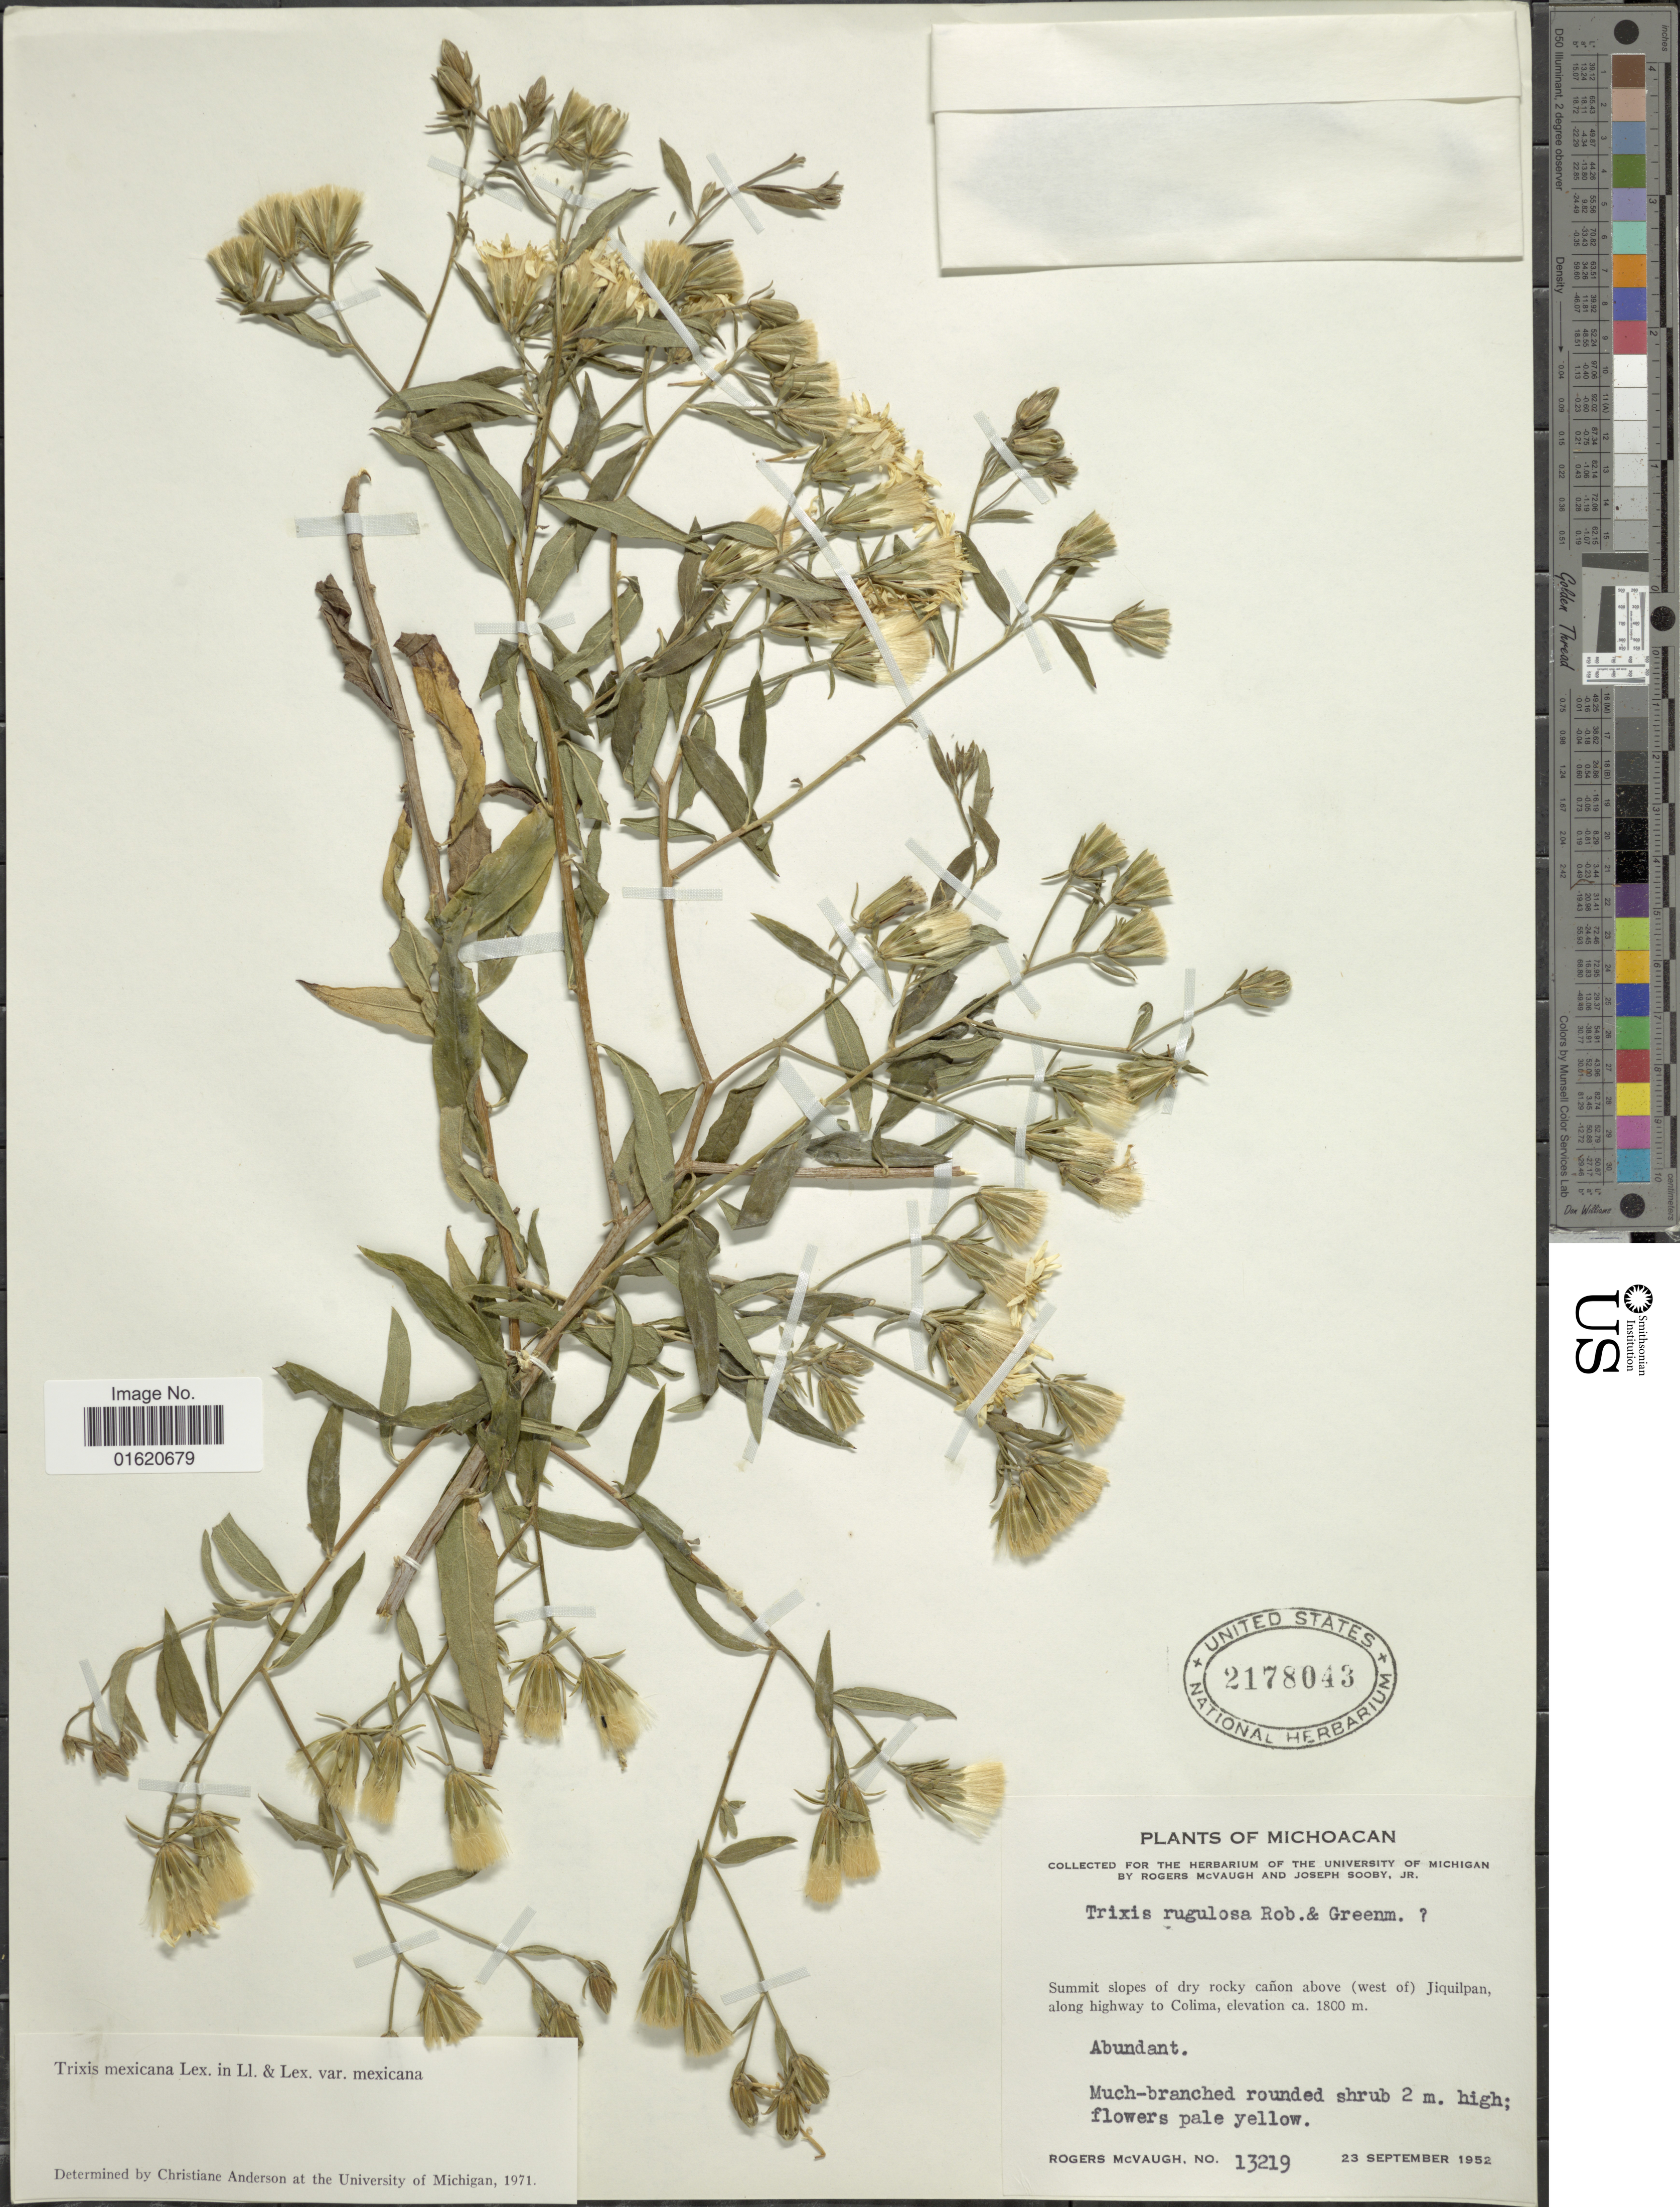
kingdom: Plantae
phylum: Tracheophyta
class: Magnoliopsida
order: Asterales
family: Asteraceae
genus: Trixis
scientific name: Trixis mexicana var. mexicana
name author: Lex.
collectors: R. McVaugh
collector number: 13219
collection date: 1952-09-23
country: Mexico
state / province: Michoacán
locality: Summit slopes of dry rocky cañon above (west of) Jiquilpan, along highway to Colima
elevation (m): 1800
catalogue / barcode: US 2178043